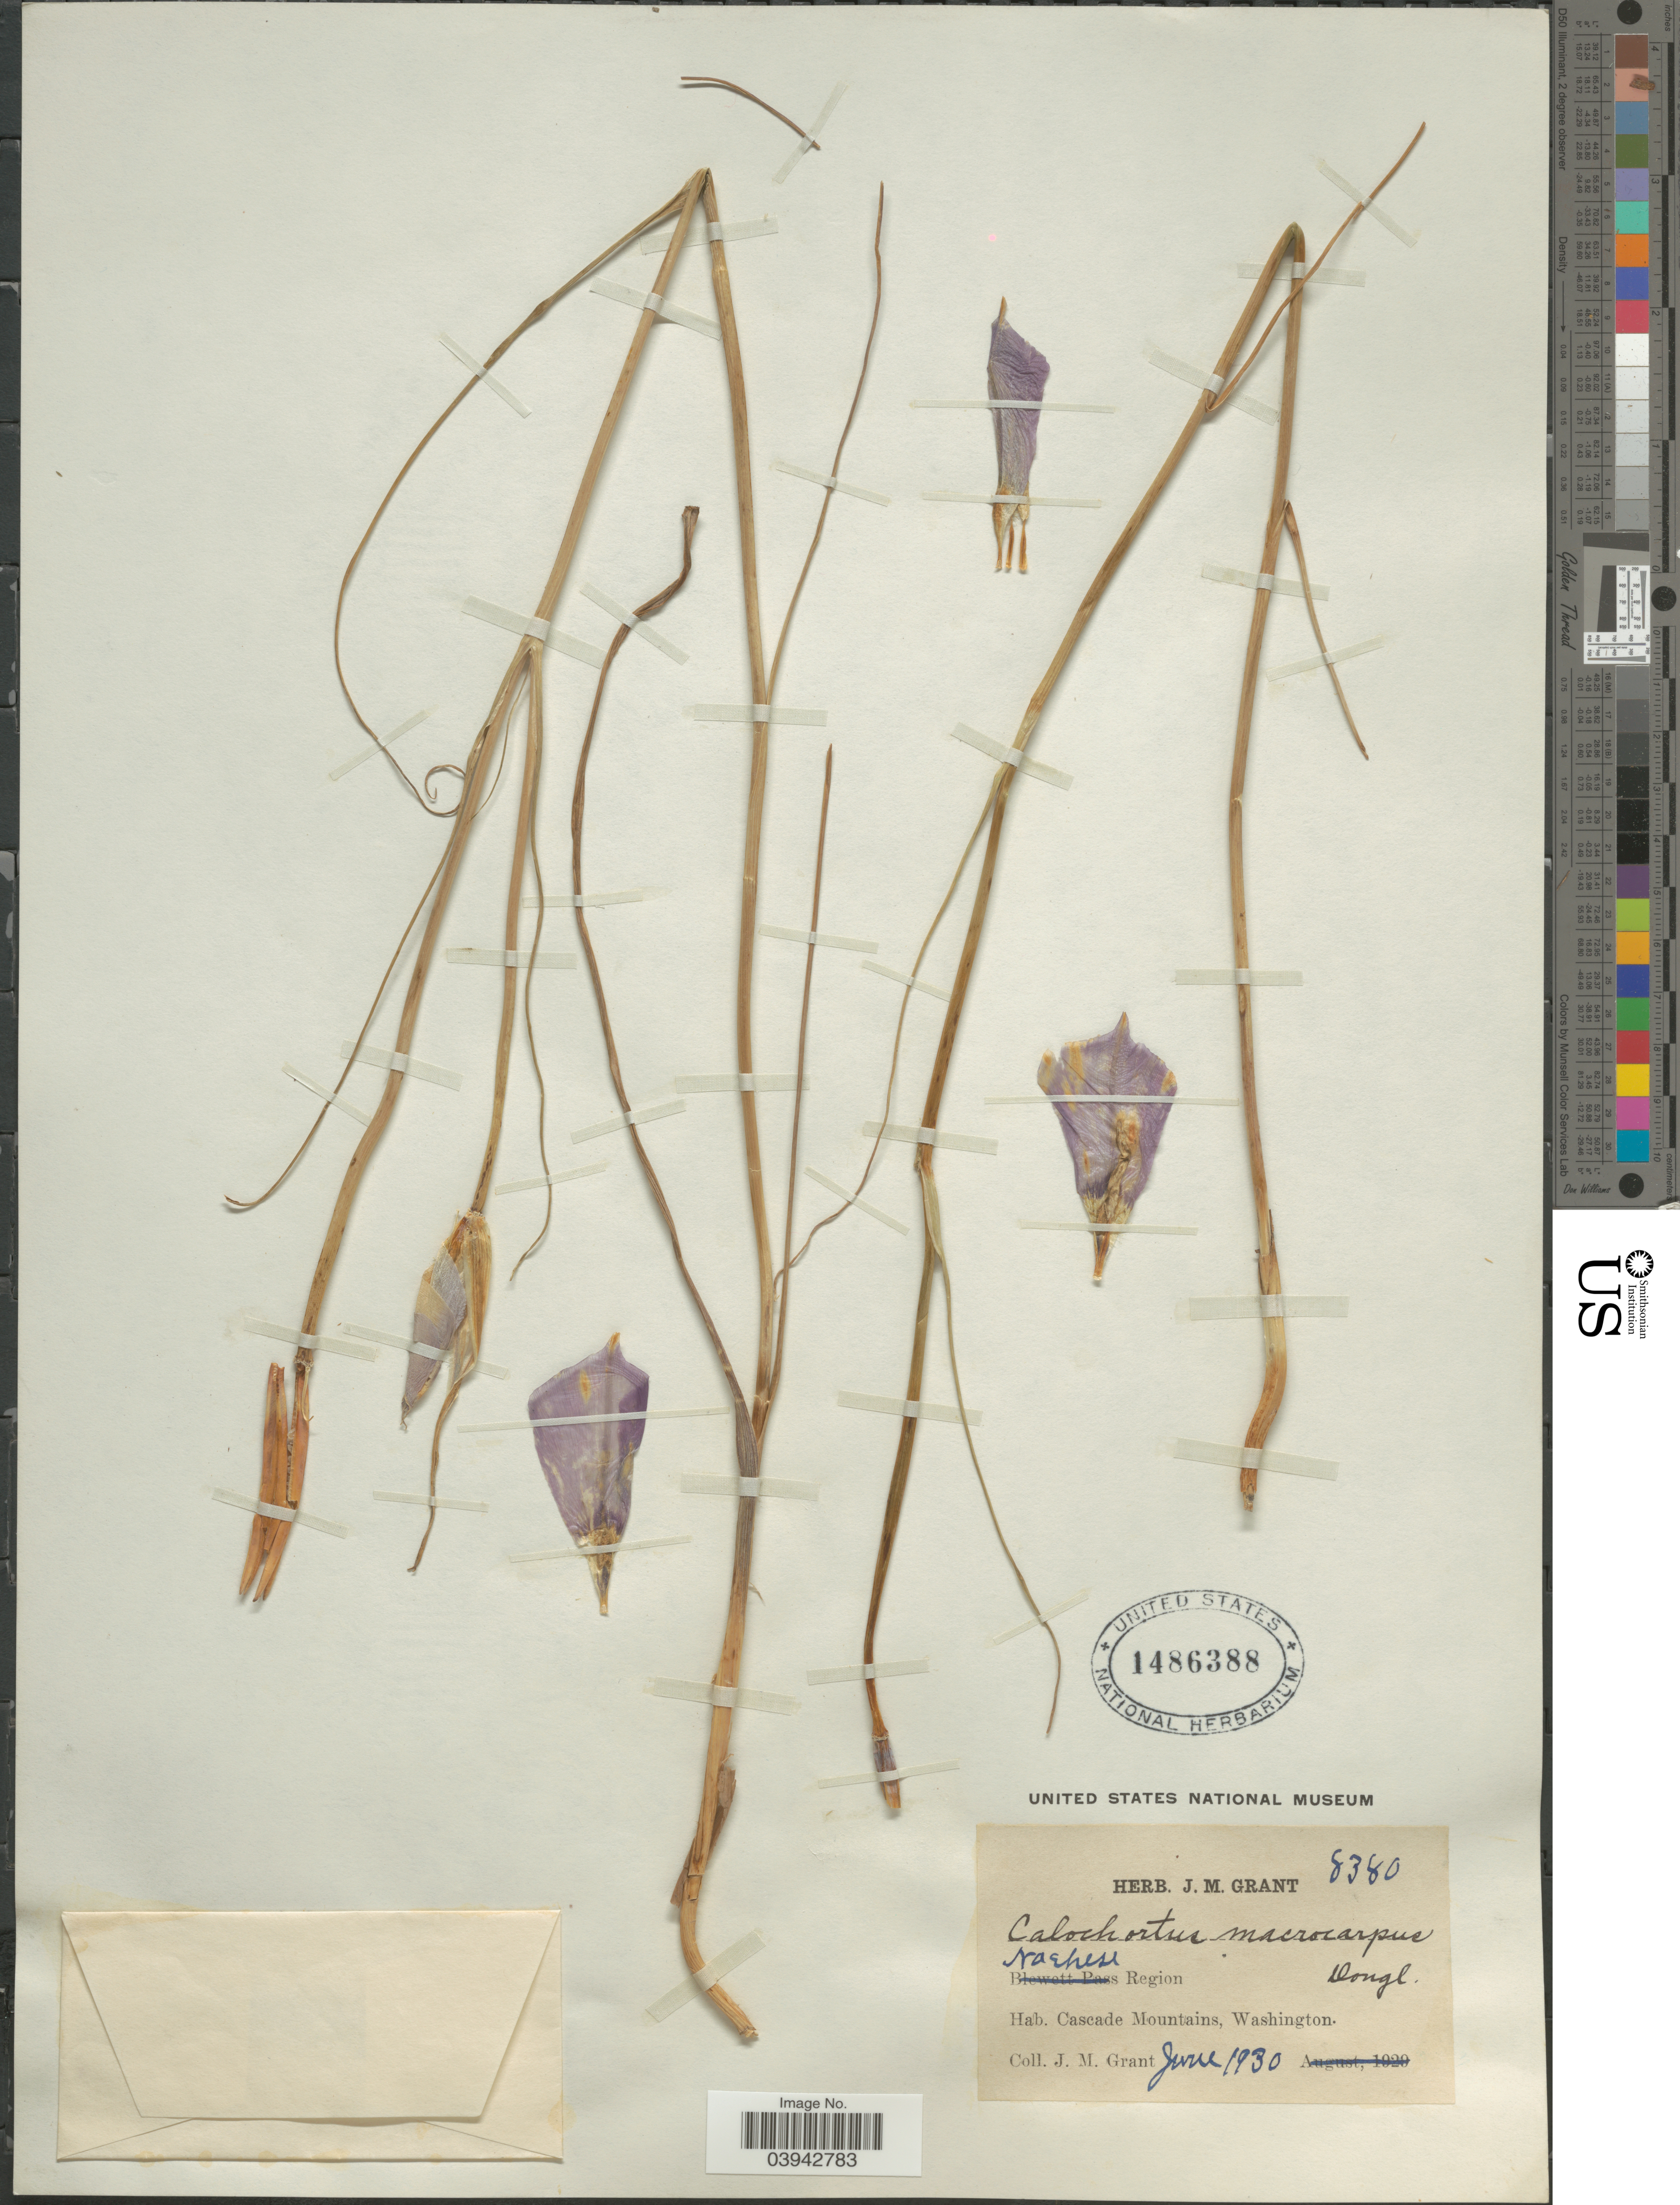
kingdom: Plantae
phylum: Tracheophyta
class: Liliopsida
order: Liliales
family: Liliaceae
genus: Calochortus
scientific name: Calochortus macrocarpus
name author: Douglas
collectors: J. M. Grant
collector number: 8380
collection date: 1930-06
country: United States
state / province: Washington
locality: Naches Region. Cascade Mountains.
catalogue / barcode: US 1486388